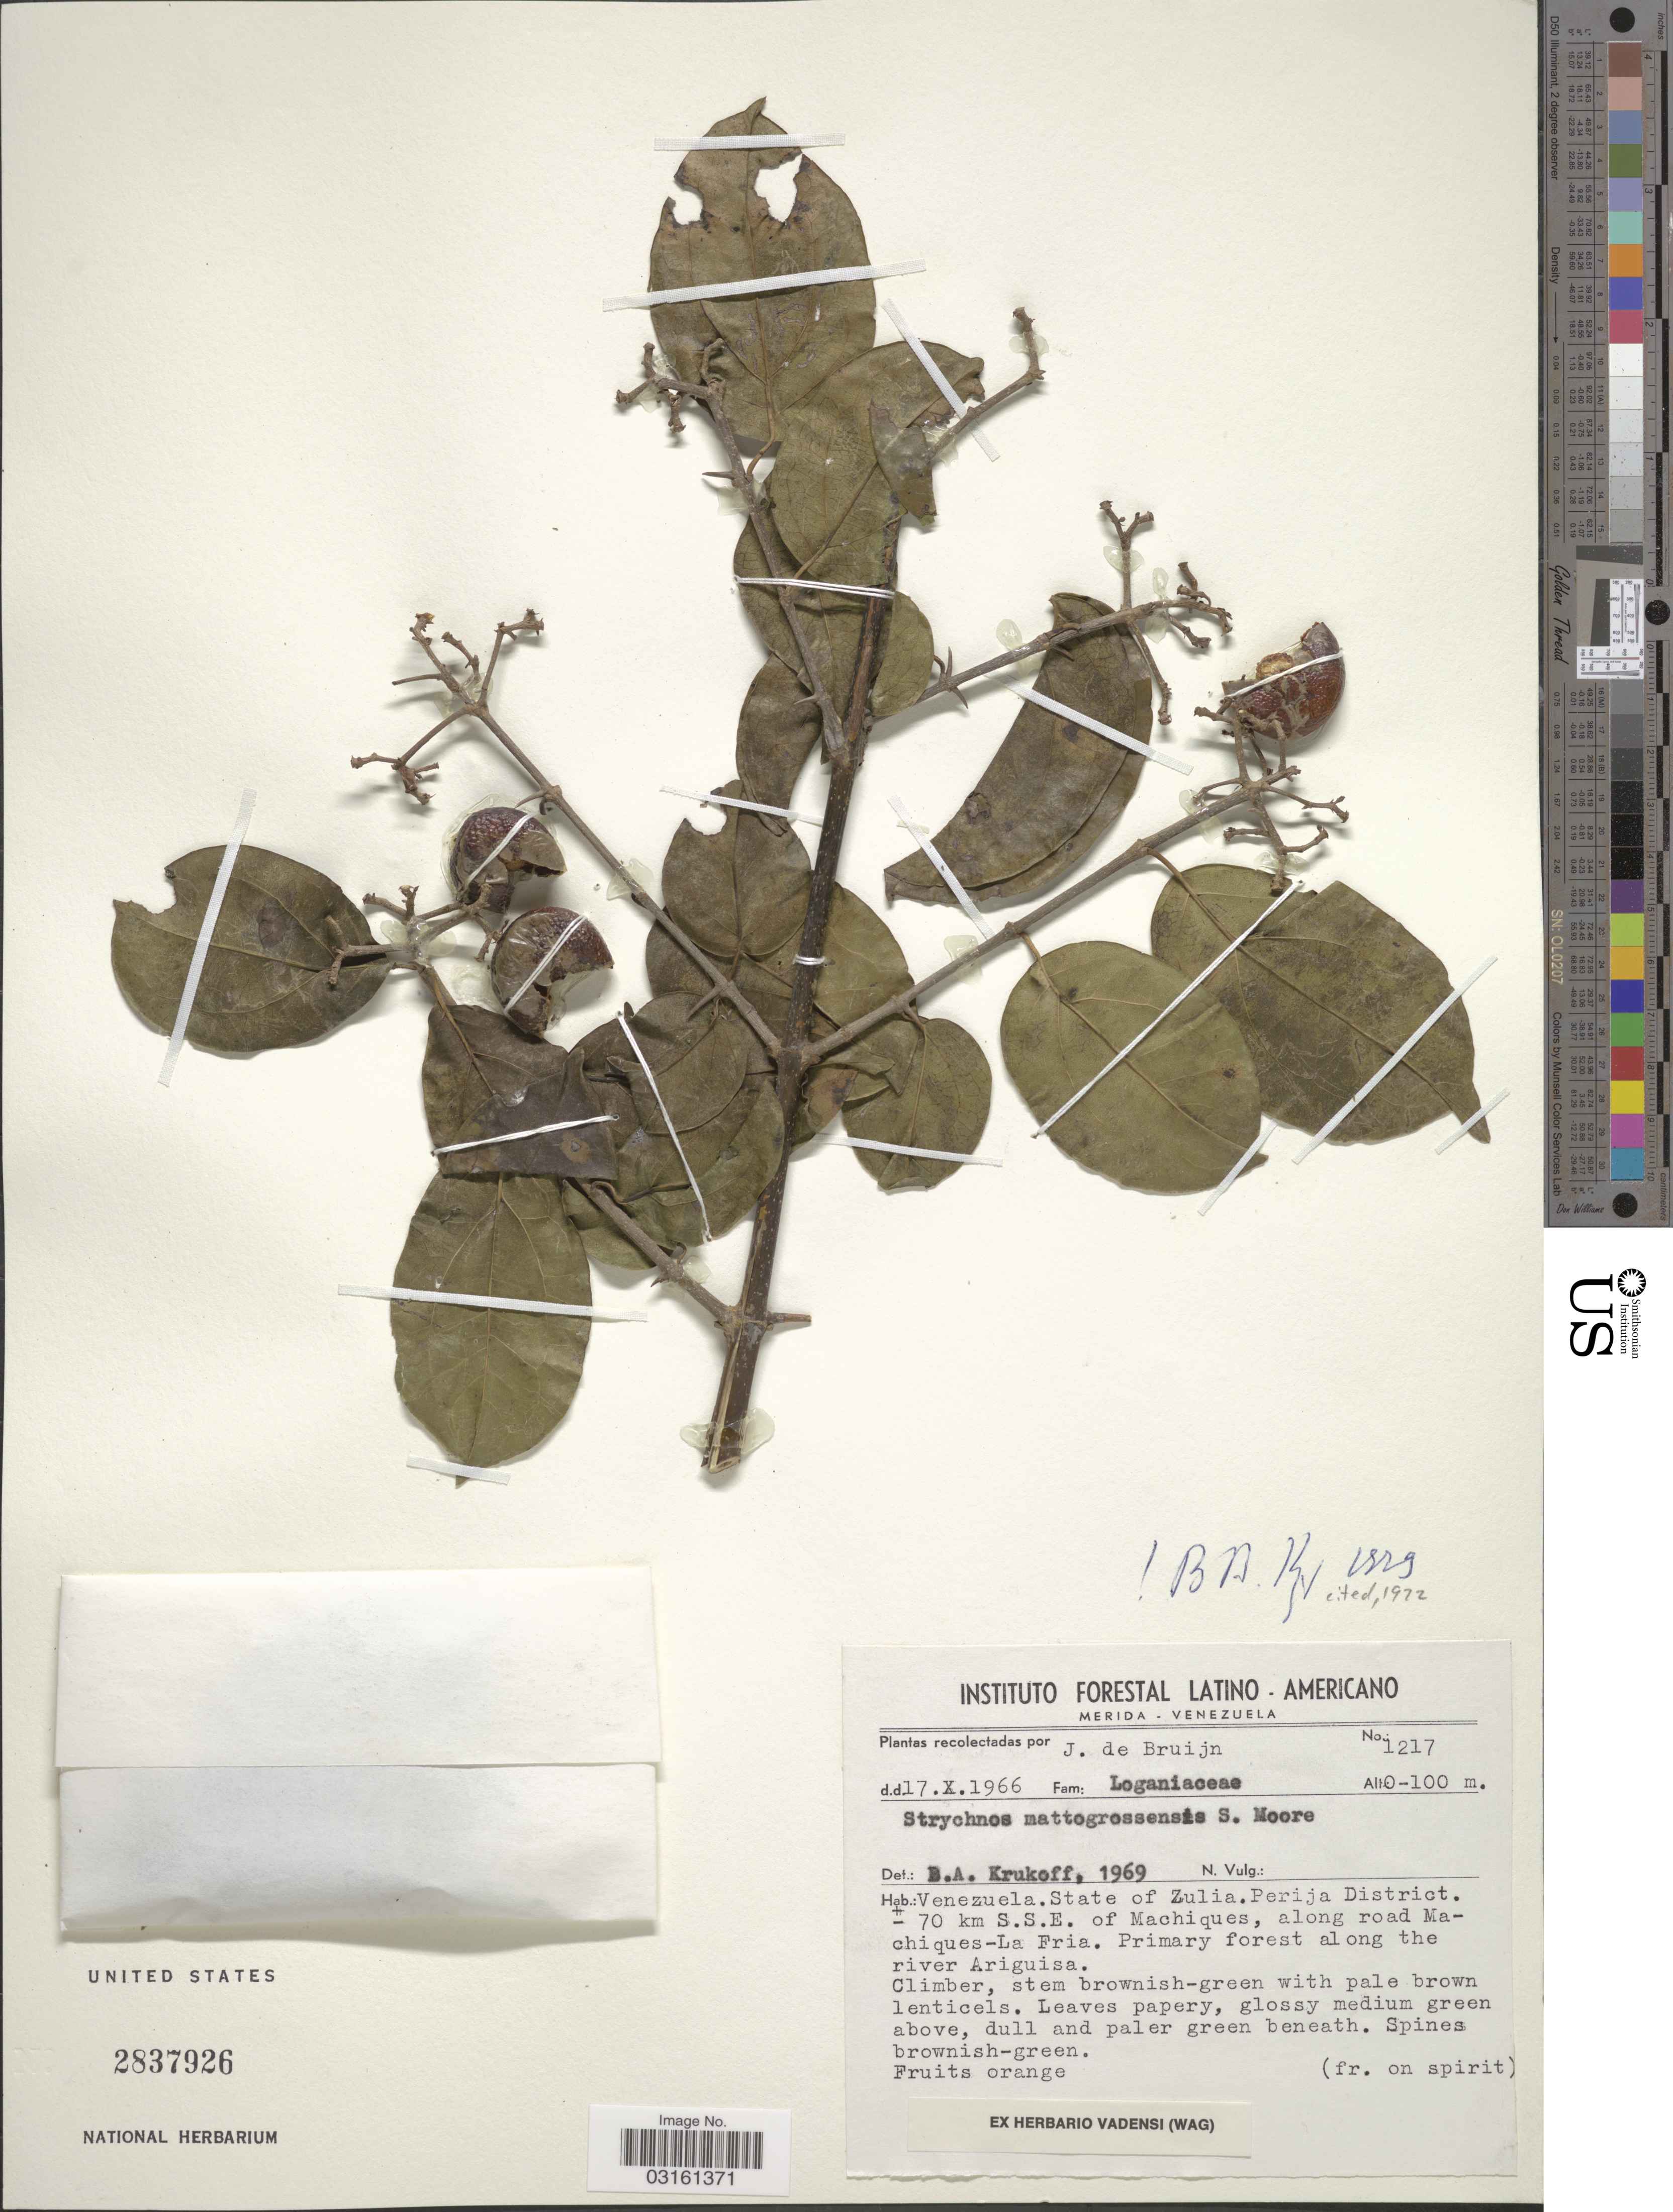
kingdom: Plantae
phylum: Tracheophyta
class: Magnoliopsida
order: Gentianales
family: Loganiaceae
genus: Strychnos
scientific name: Strychnos mattogrossensis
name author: S. Moore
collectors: J. Bruijn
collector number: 1217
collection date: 1966-10-17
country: Venezuela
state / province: Zulia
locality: Perija District, ± 70 km S.S.E. of Machiques, along road Machiques-La Fria, Primary forest along the river Ariguisa.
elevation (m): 0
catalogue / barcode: US 2837926